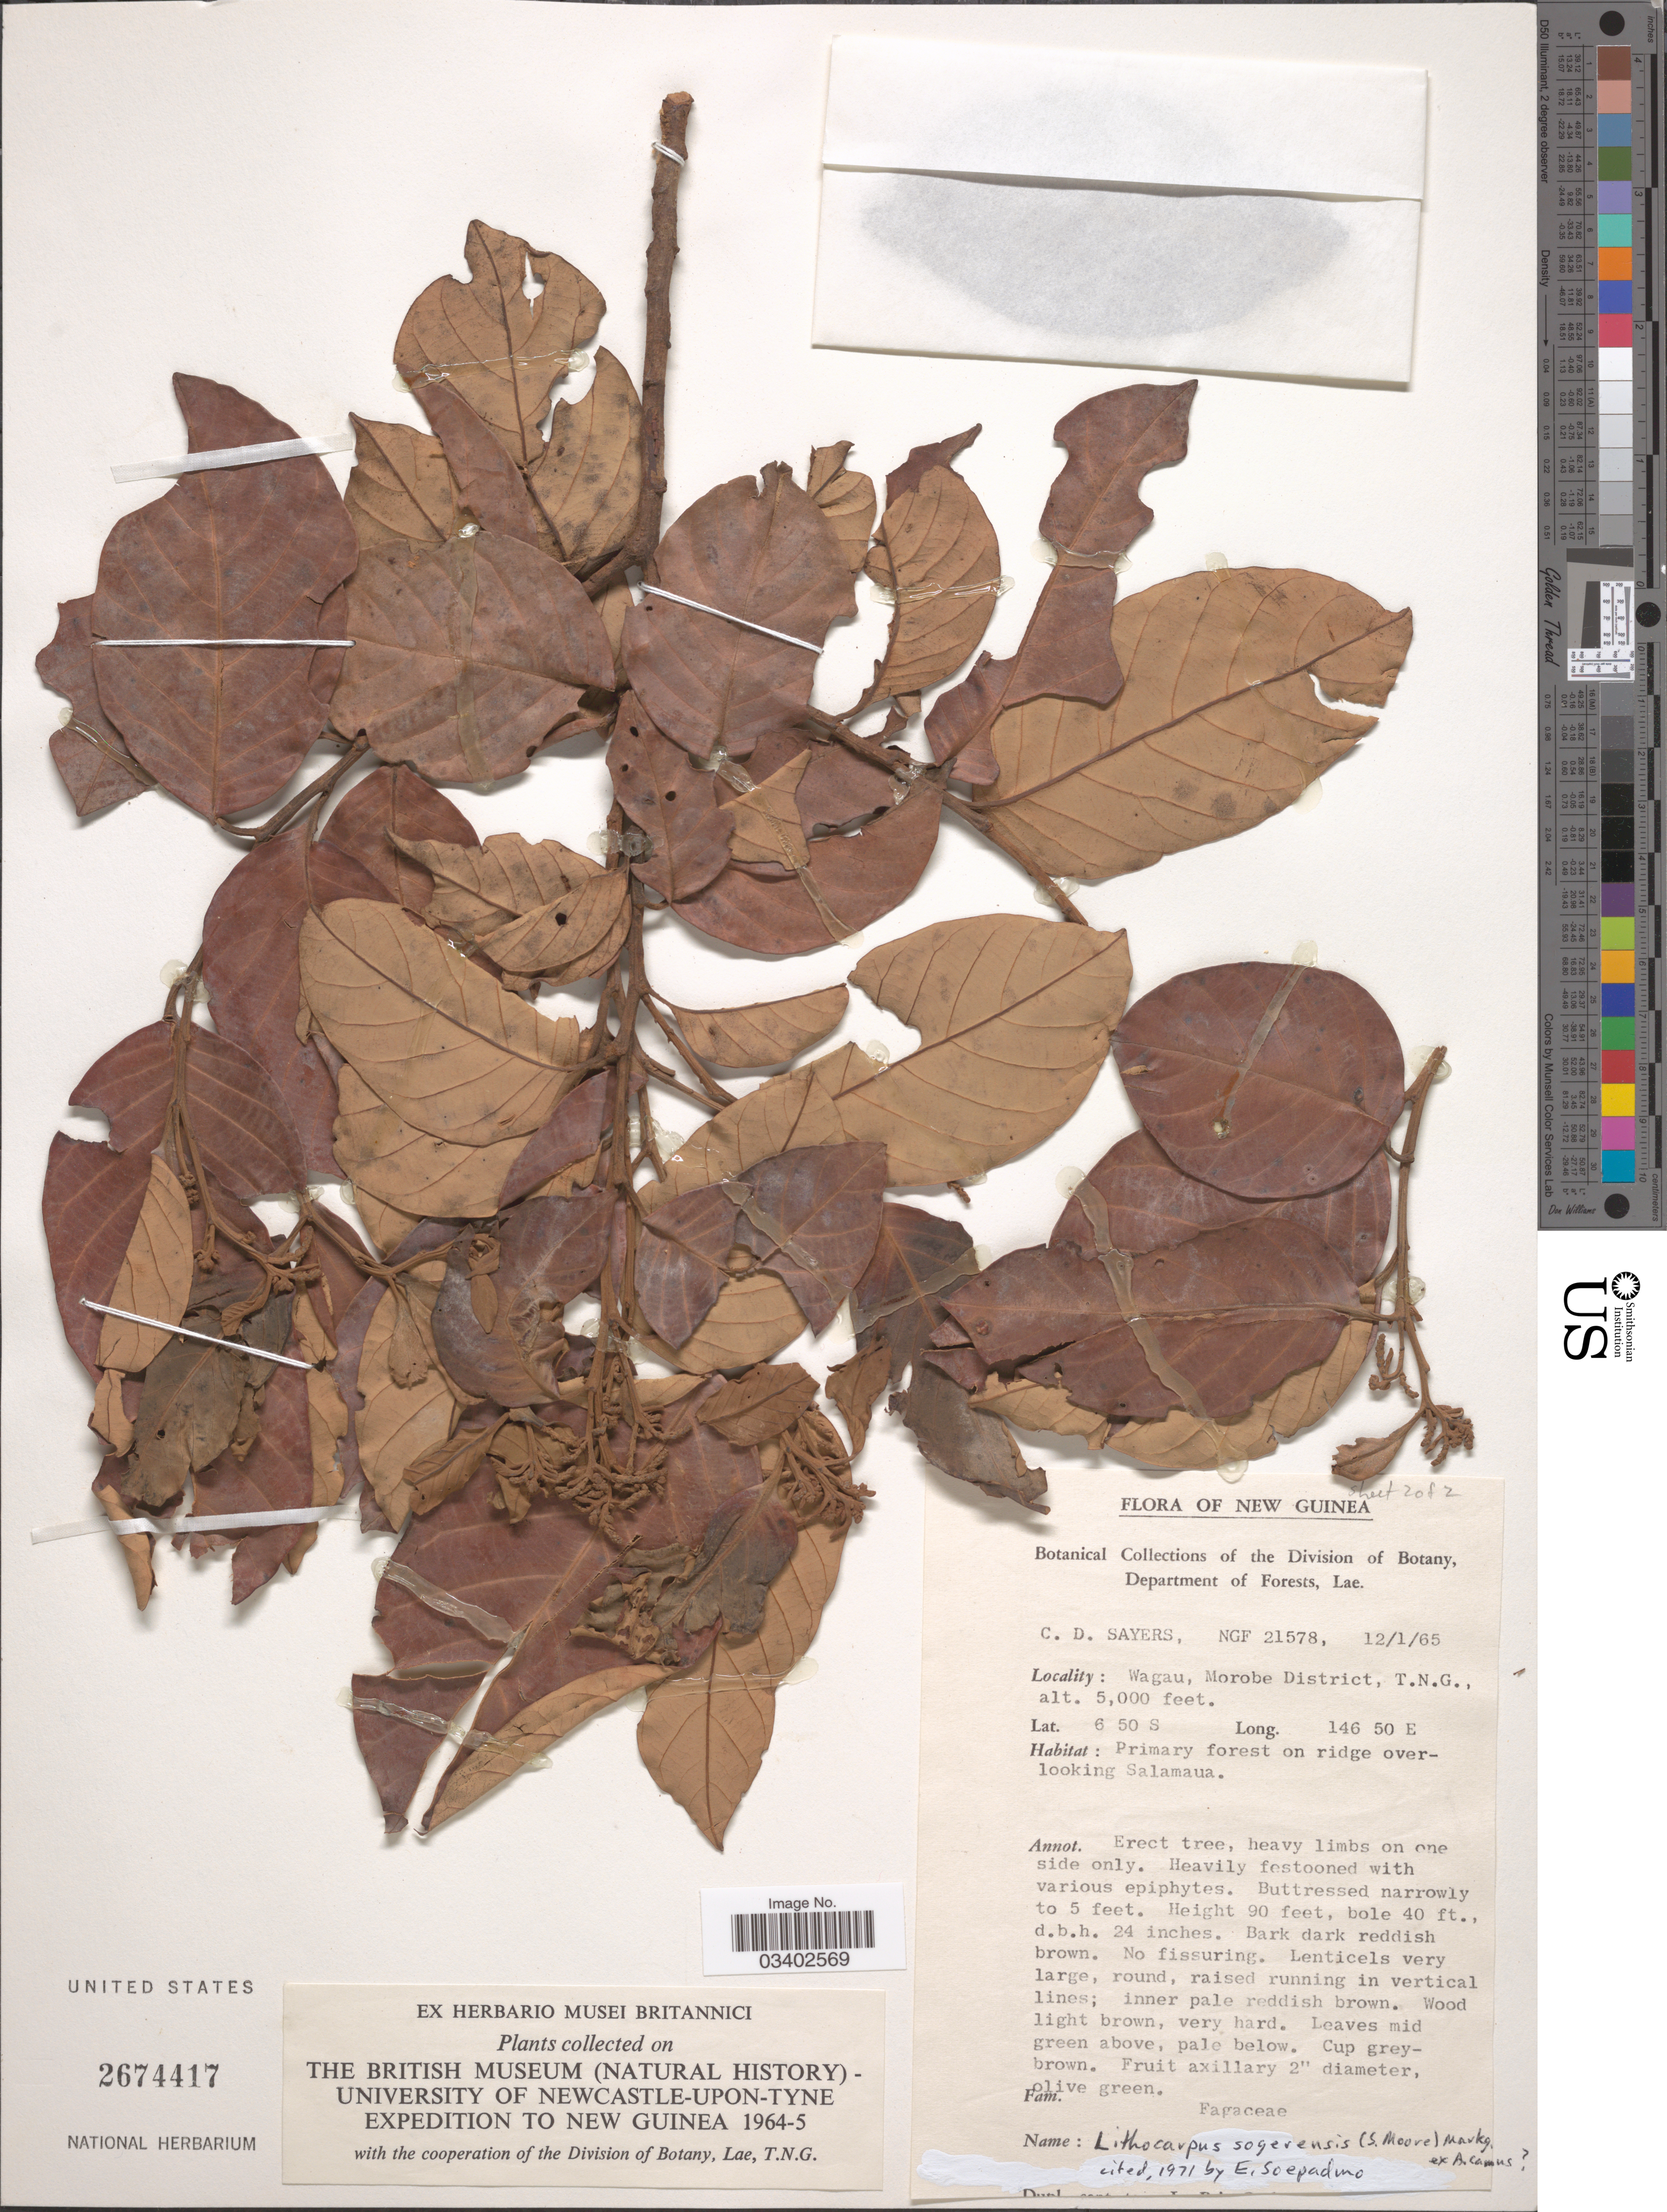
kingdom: Plantae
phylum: Tracheophyta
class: Magnoliopsida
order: Fagales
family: Fagaceae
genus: Lithocarpus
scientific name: Lithocarpus sogerensis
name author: (S. Moore) Markgr. ex A. Camus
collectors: C. Sayers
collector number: NGF21578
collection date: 1965-01-12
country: Papua New Guinea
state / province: Morobe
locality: New Guinea. Wagau, Morobe District, T.N.G. Primary forest on ridge overlooking Salamaua.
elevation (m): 1524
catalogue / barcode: US 2674417